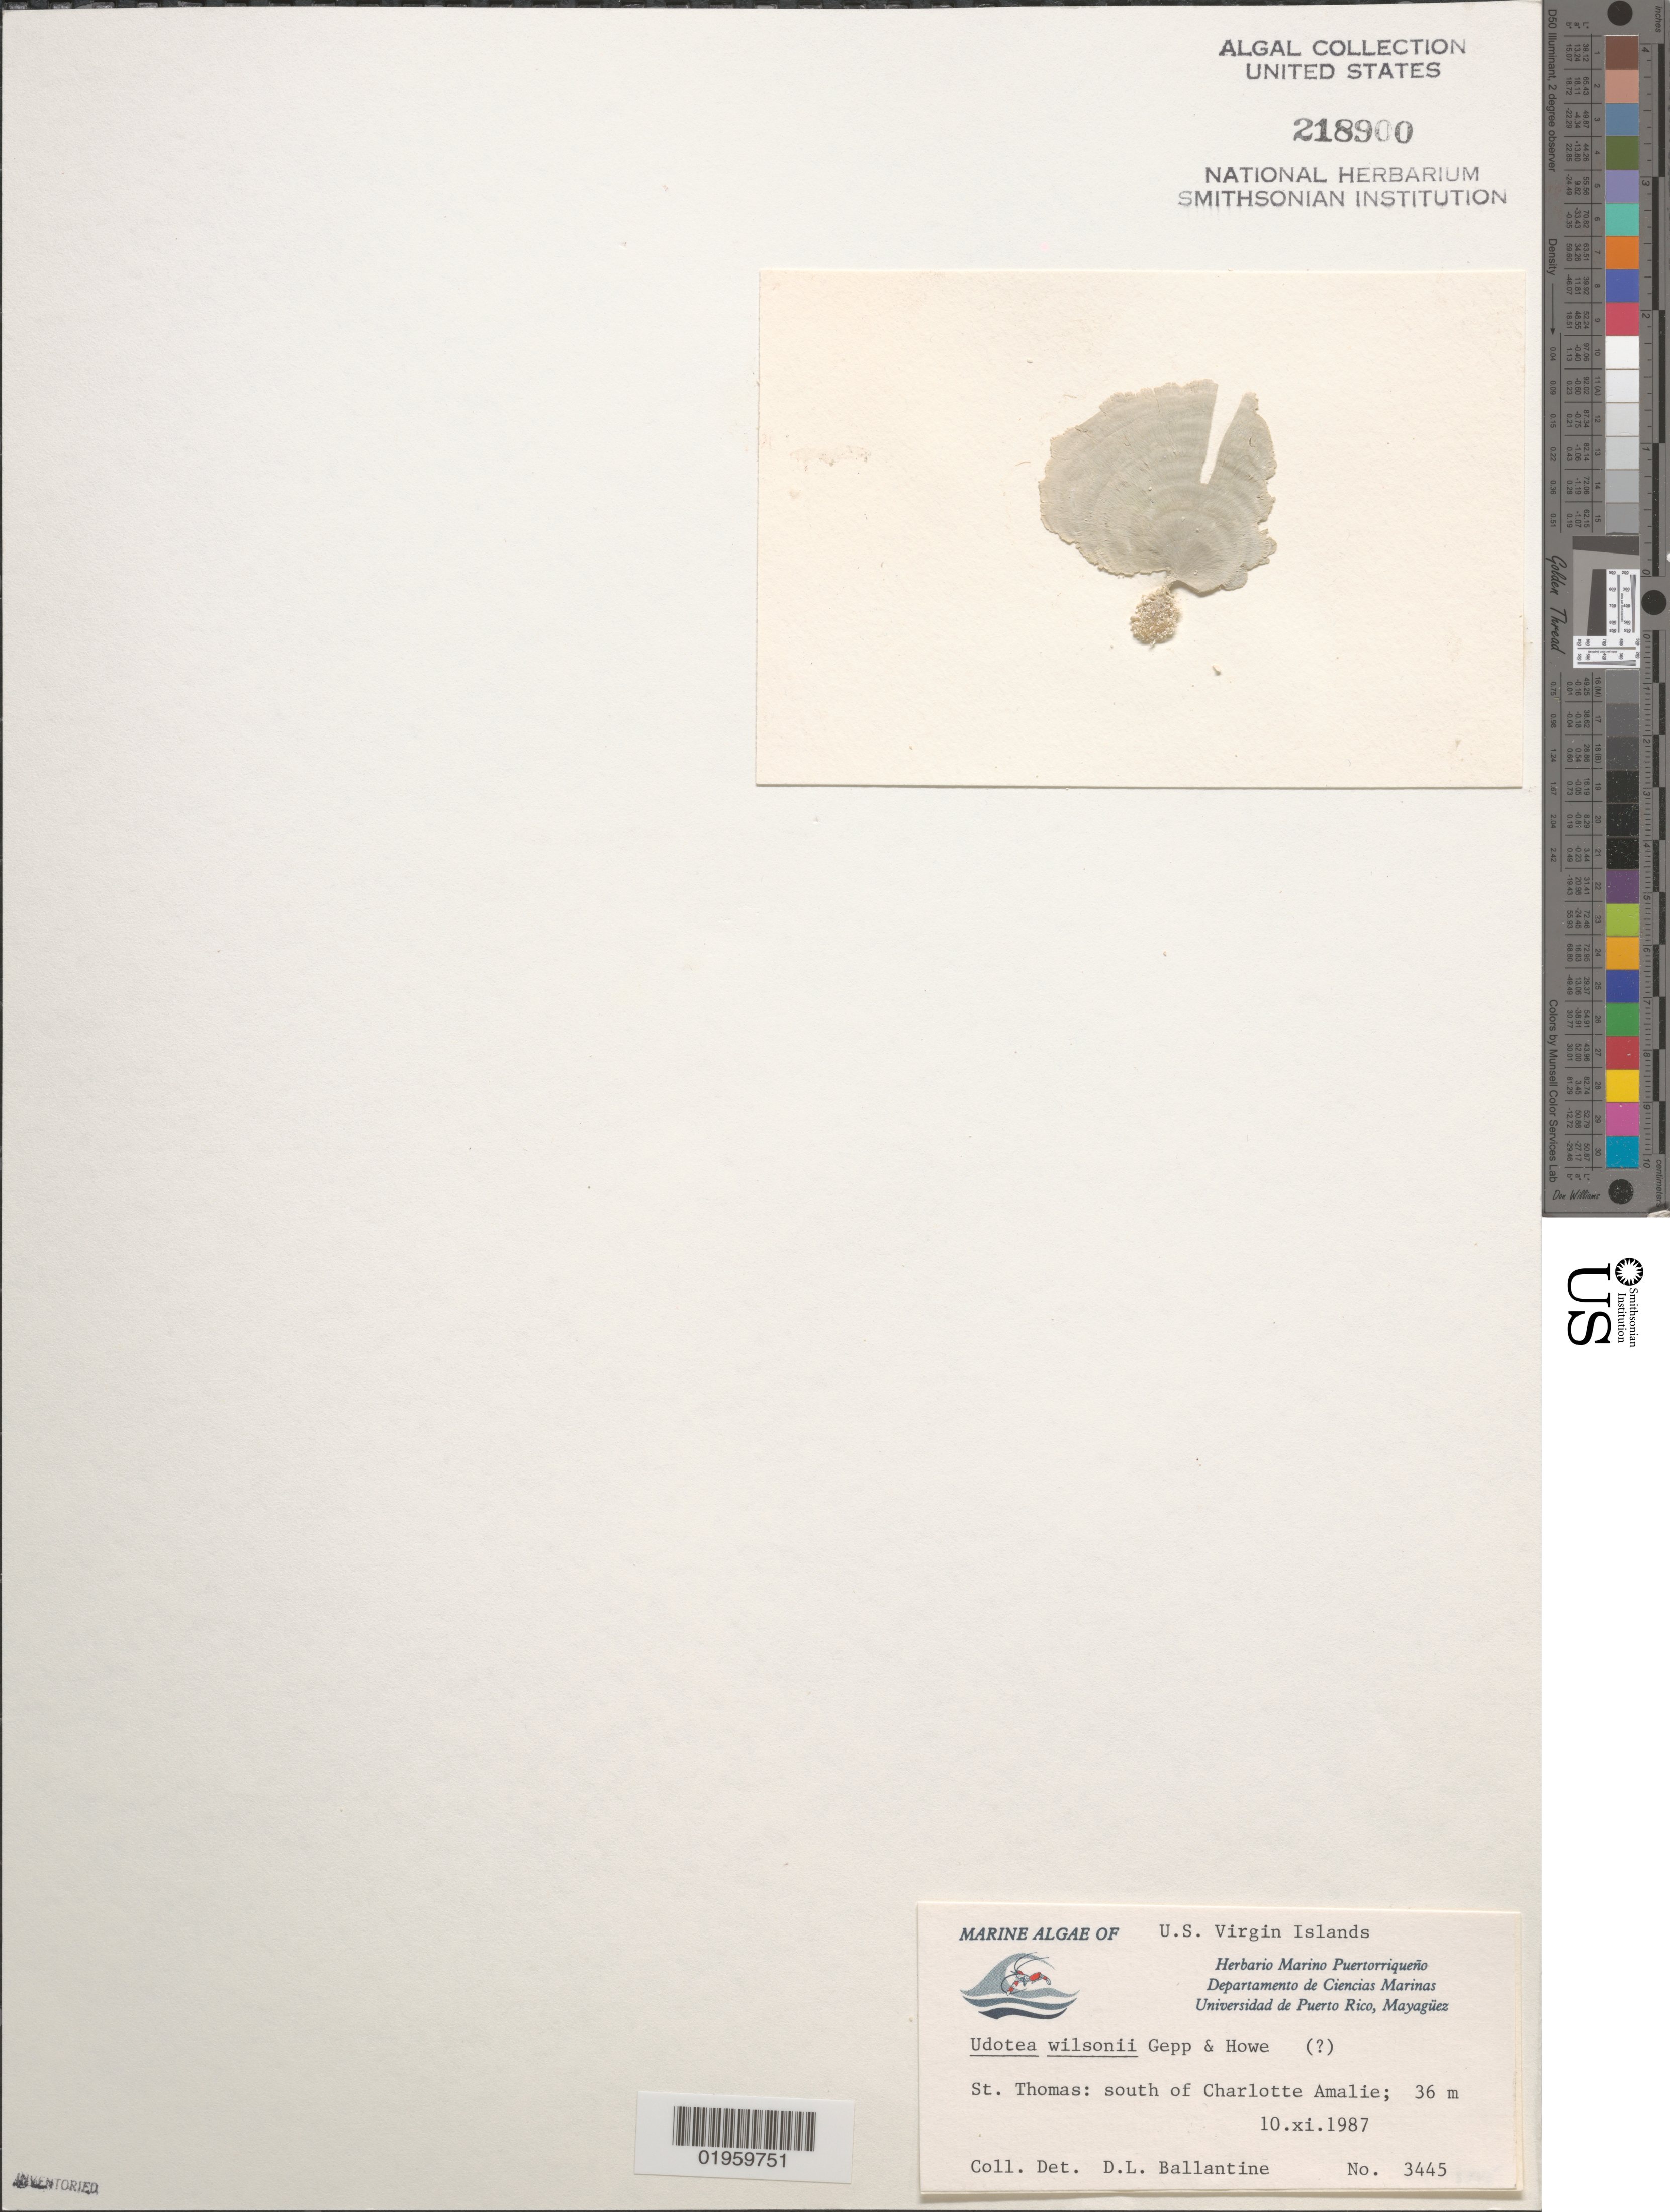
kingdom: Plantae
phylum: Chlorophyta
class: Ulvophyceae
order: Bryopsidales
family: Udoteaceae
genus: Udotea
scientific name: Udotea wilsonii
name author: A. Gepp et al. in A. Gepp & E. Gepp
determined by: Ballantine, D. L.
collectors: D.L. Ballantine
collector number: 3445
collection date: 1987-11-10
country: U.S. Virgin Islands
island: St. Thomas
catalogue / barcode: US 218900